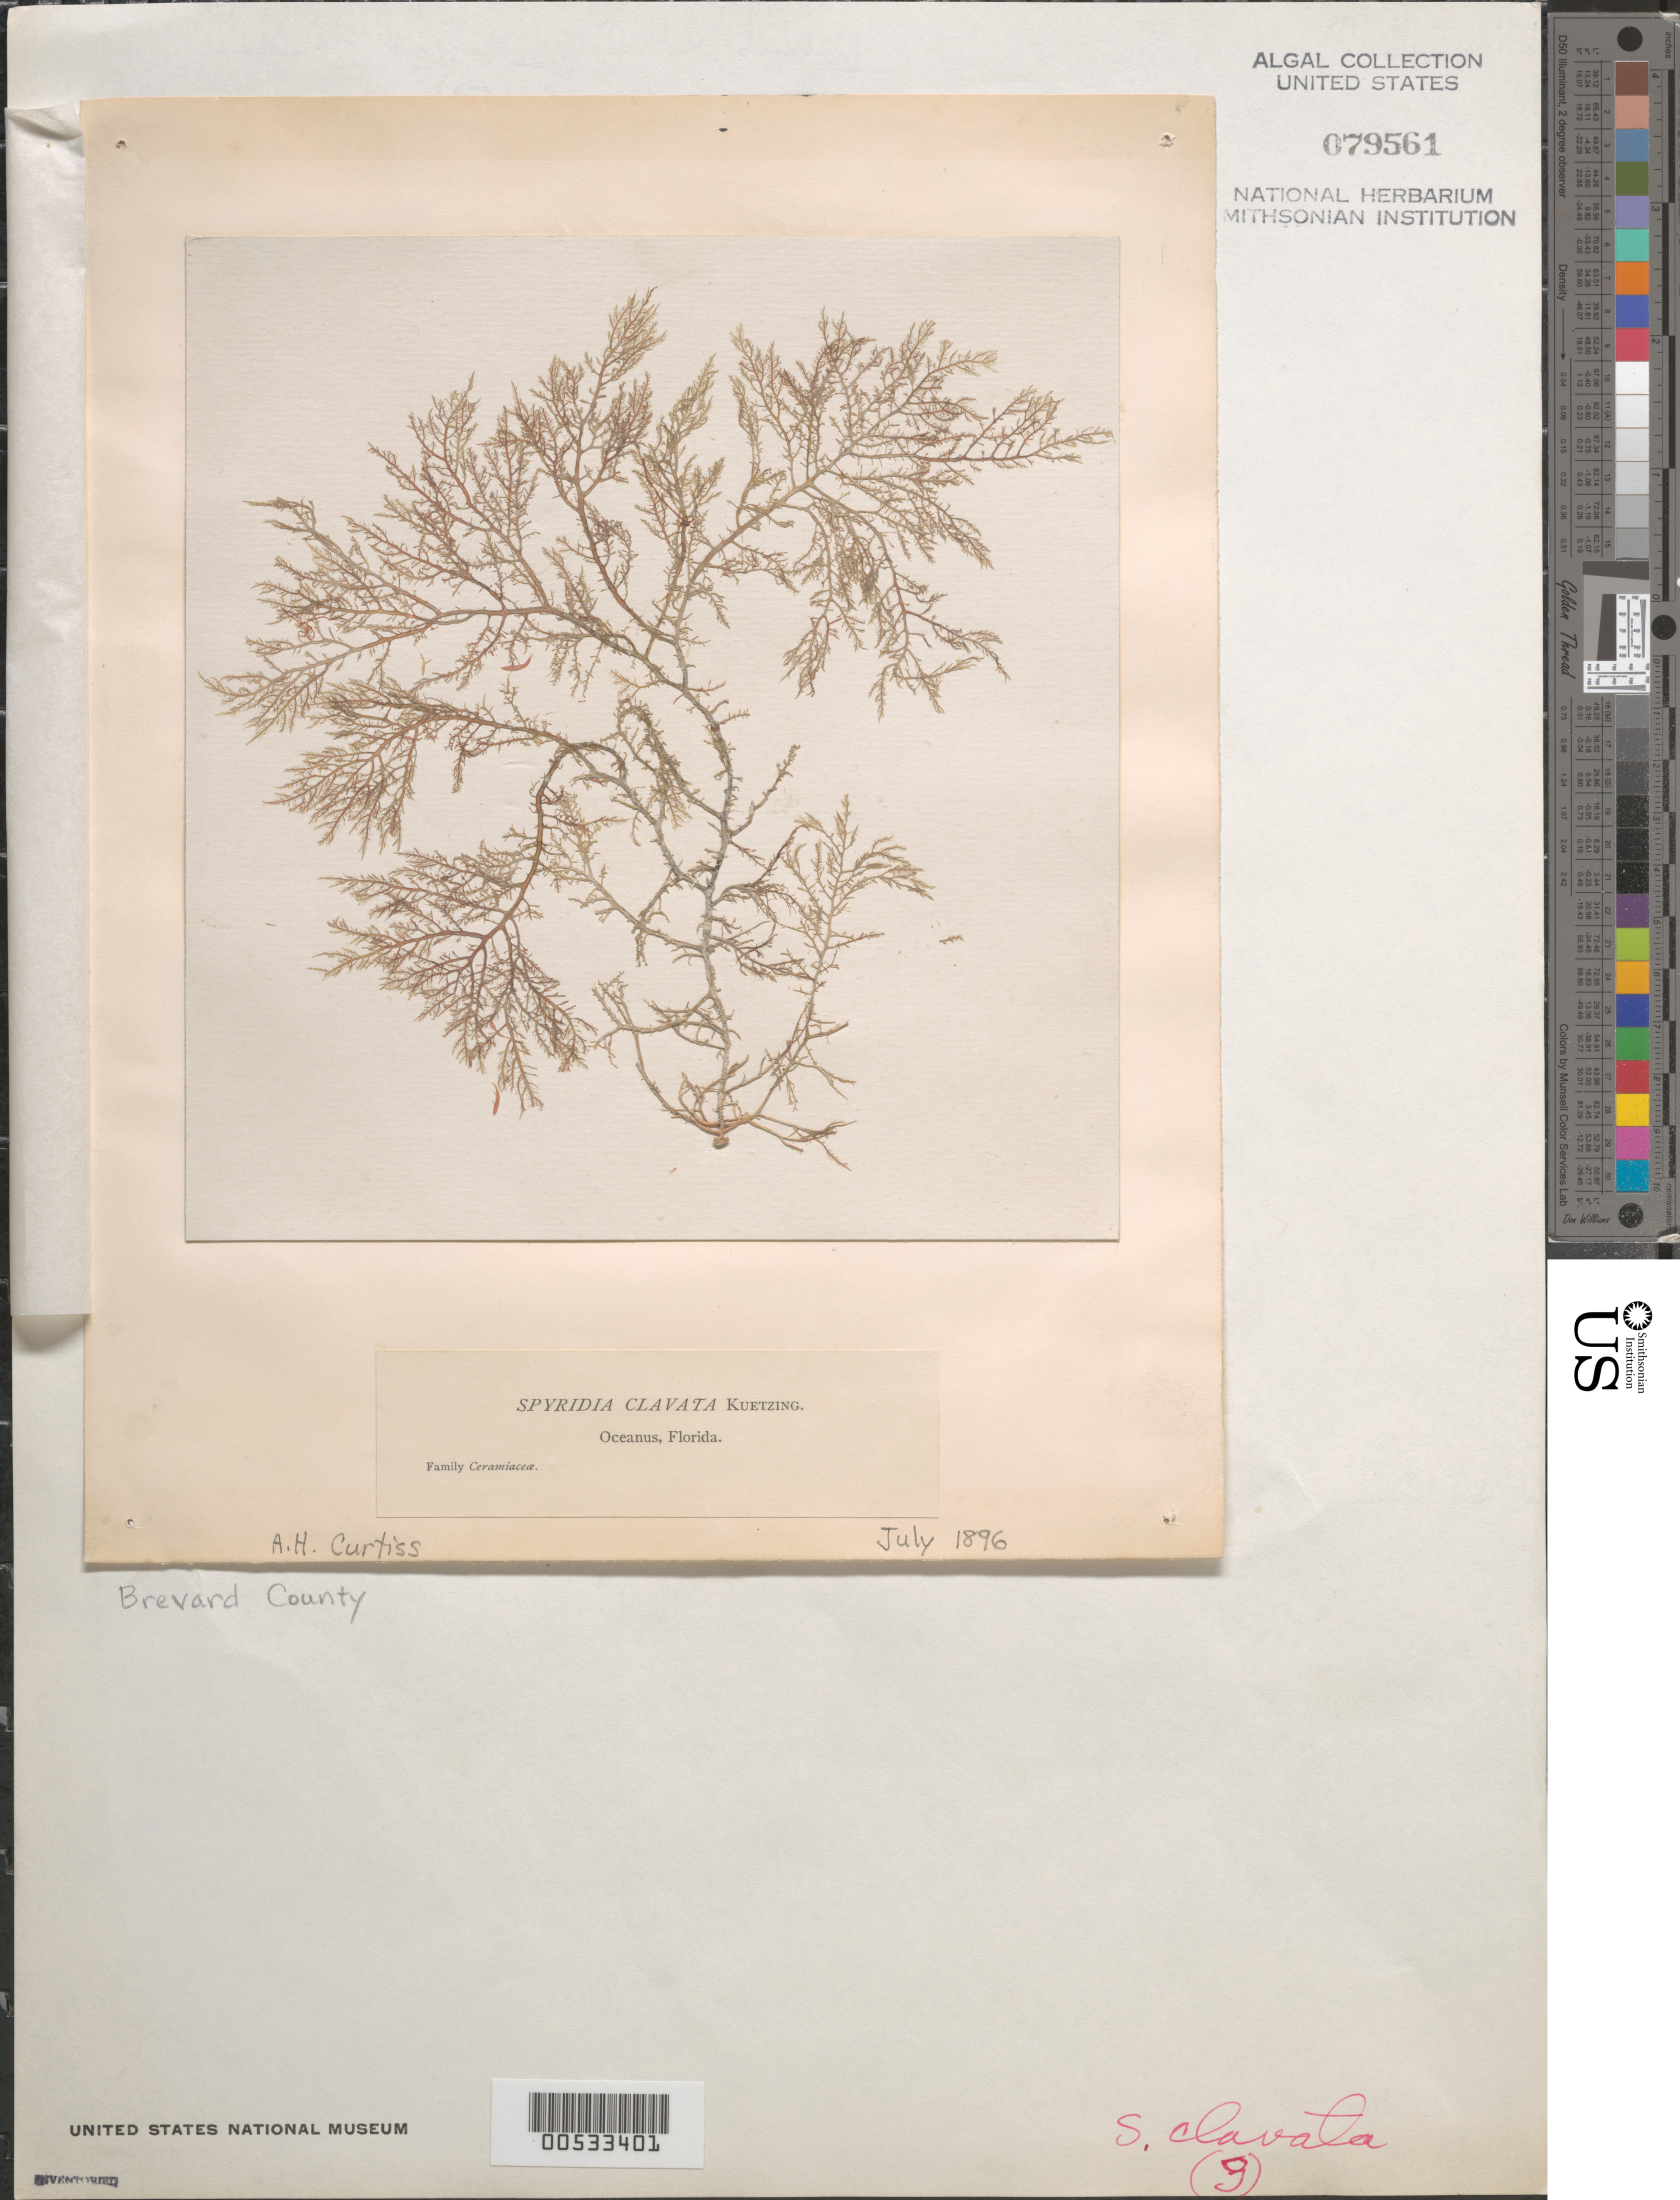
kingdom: Plantae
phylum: Rhodophyta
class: Florideophyceae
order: Ceramiales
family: Spyridiaceae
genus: Spyridia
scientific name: Spyridia clavata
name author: Kütz.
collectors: A. H. Curtiss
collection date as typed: Jul 1896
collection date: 1896-07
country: United States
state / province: Florida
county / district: Brevard County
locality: Oceanus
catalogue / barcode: US 79561